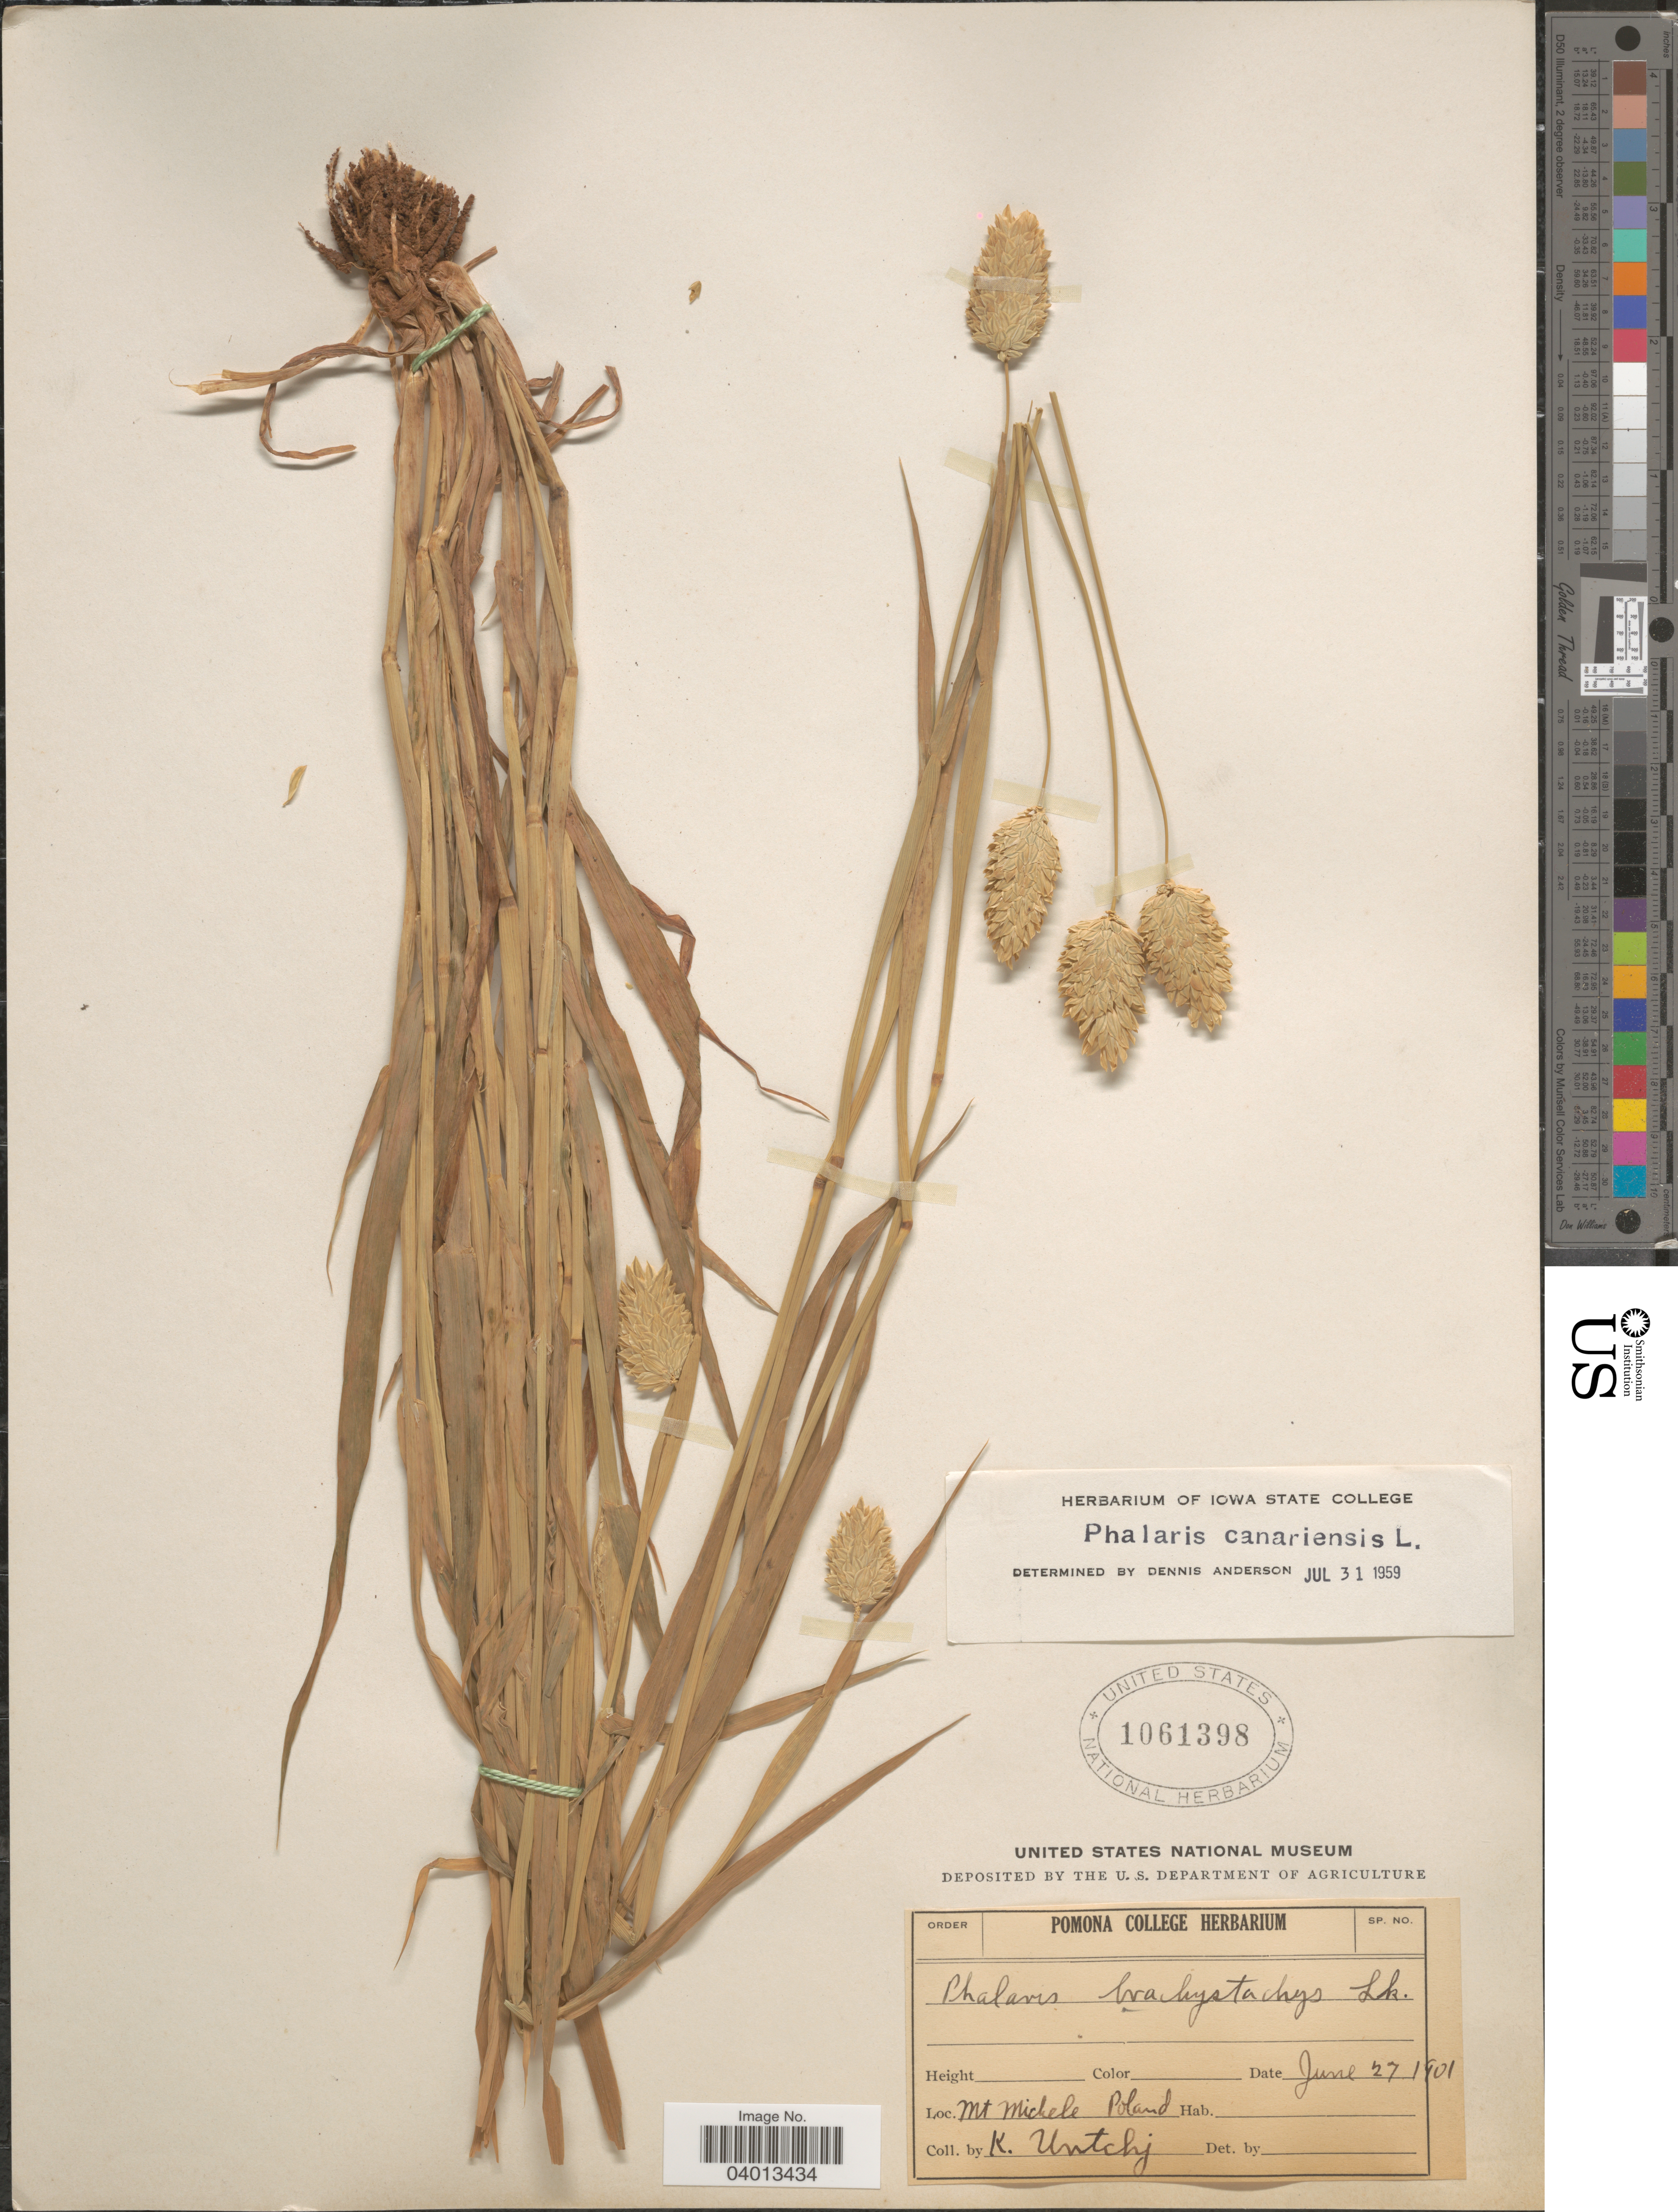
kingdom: Plantae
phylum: Tracheophyta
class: Liliopsida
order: Poales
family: Poaceae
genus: Phalaris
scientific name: Phalaris canariensis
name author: L.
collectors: K. Untchj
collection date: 1901-06-27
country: Poland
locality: Mt Michele.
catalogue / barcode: US 1061398